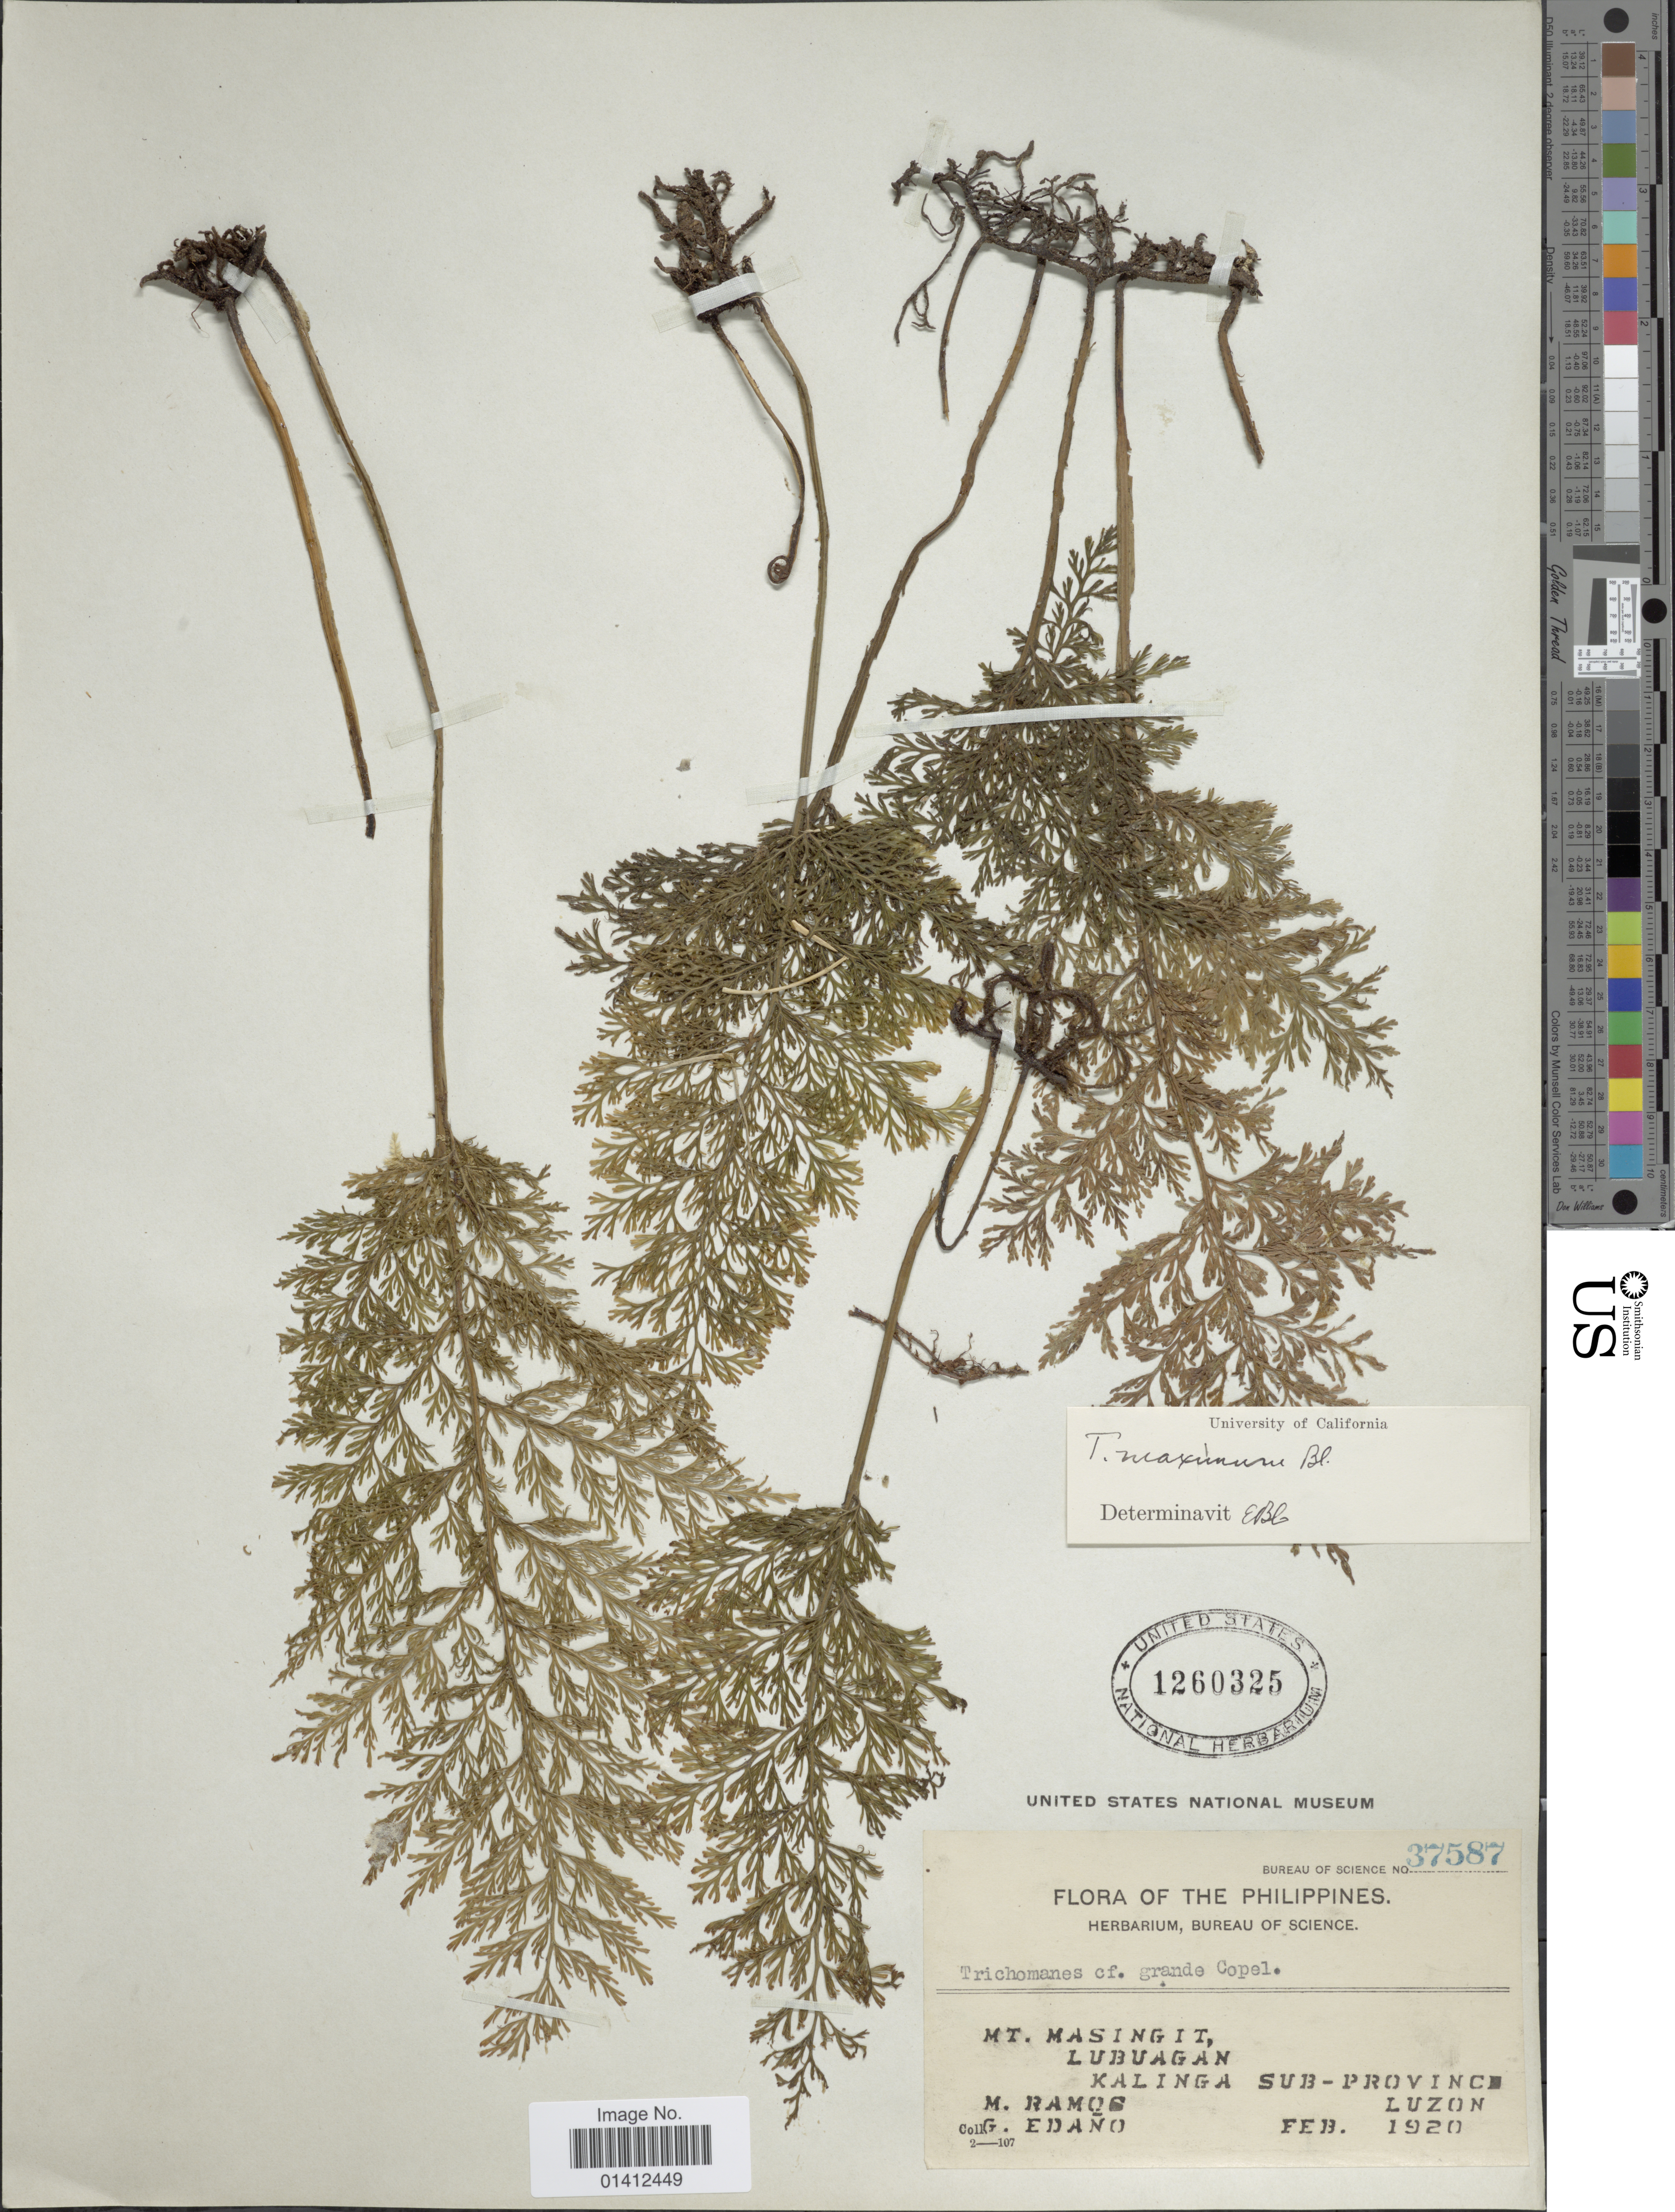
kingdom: Plantae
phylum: Tracheophyta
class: Polypodiopsida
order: Hymenophyllales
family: Hymenophyllaceae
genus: Vandenboschia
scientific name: Vandenboschia maxima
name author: (Blume) Copel.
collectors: M. Ramos & G. Edaño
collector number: Bureau of Science 37587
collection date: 1920-02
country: Philippines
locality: Mt Masingit, Lubuagan Kalinga Sub-province Luzon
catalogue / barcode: US 1260325